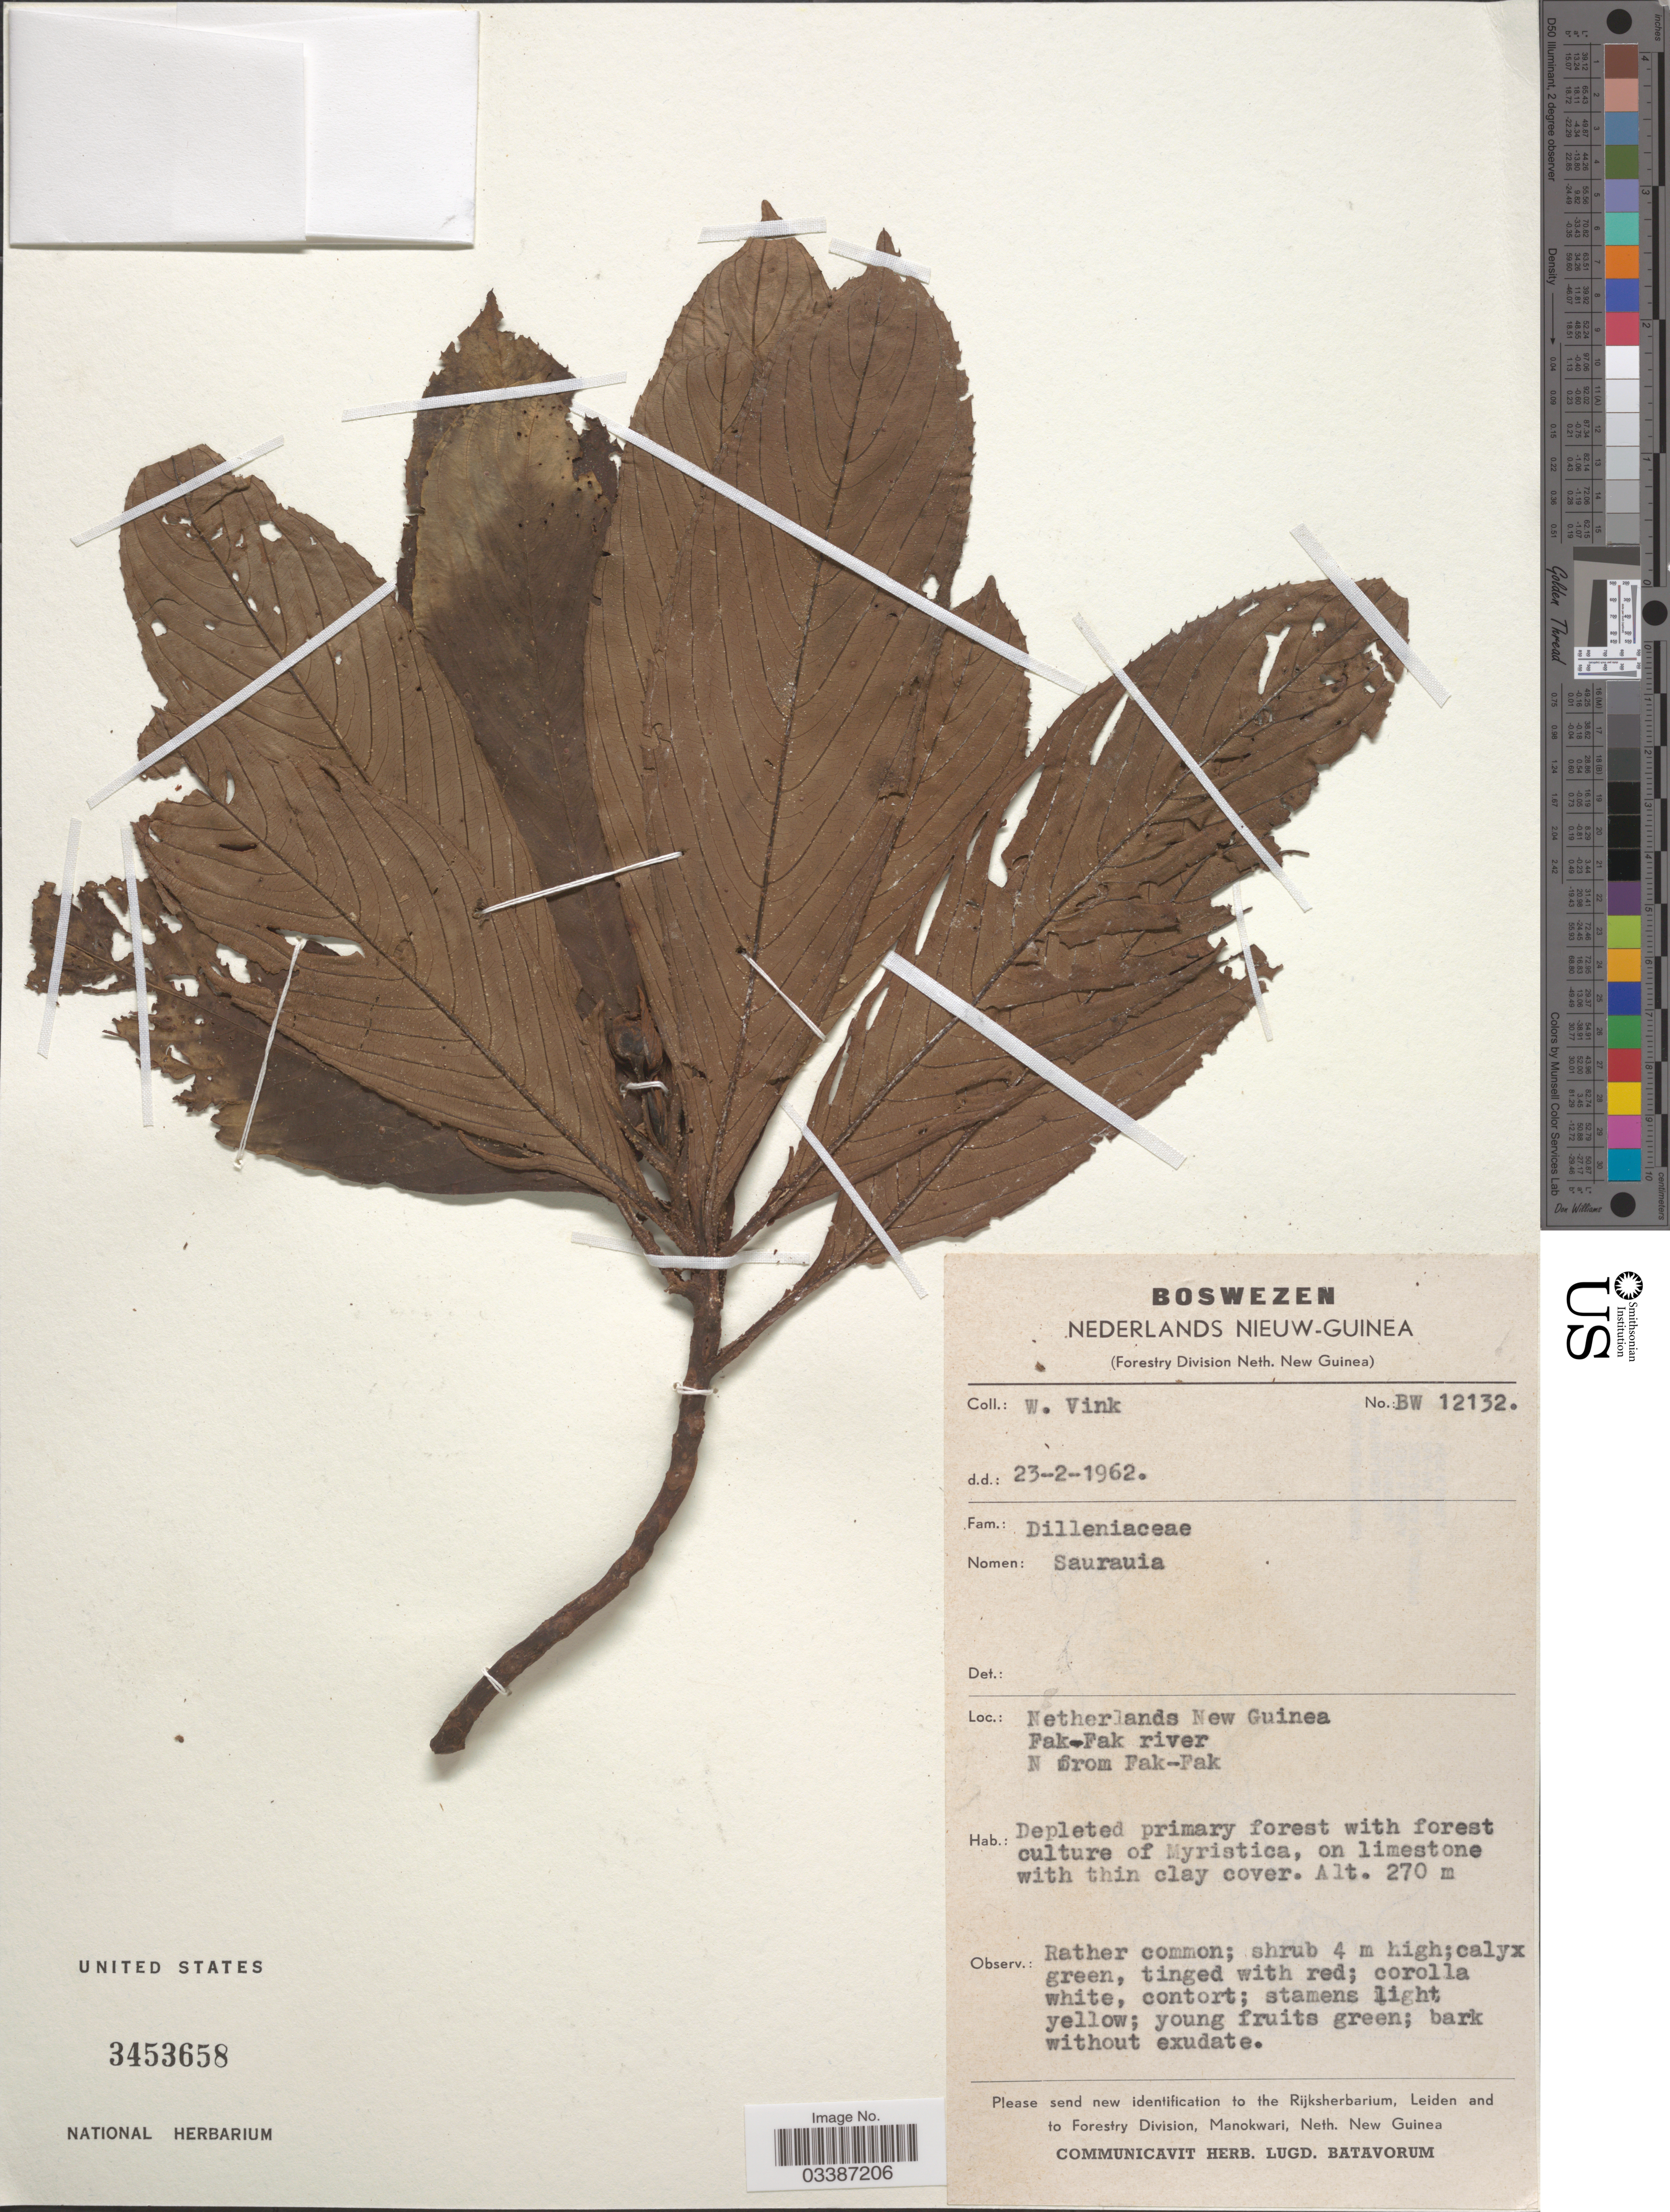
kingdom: Plantae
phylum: Tracheophyta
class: Magnoliopsida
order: Ericales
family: Actinidiaceae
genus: Saurauia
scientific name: Saurauia sp.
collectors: W. Vink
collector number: BW 12132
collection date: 1962-02-23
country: Indonesia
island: New Guinea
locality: Netherlands New Guinea. Fak-Fak river N from Fak-Fak.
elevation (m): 270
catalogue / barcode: US 3453658